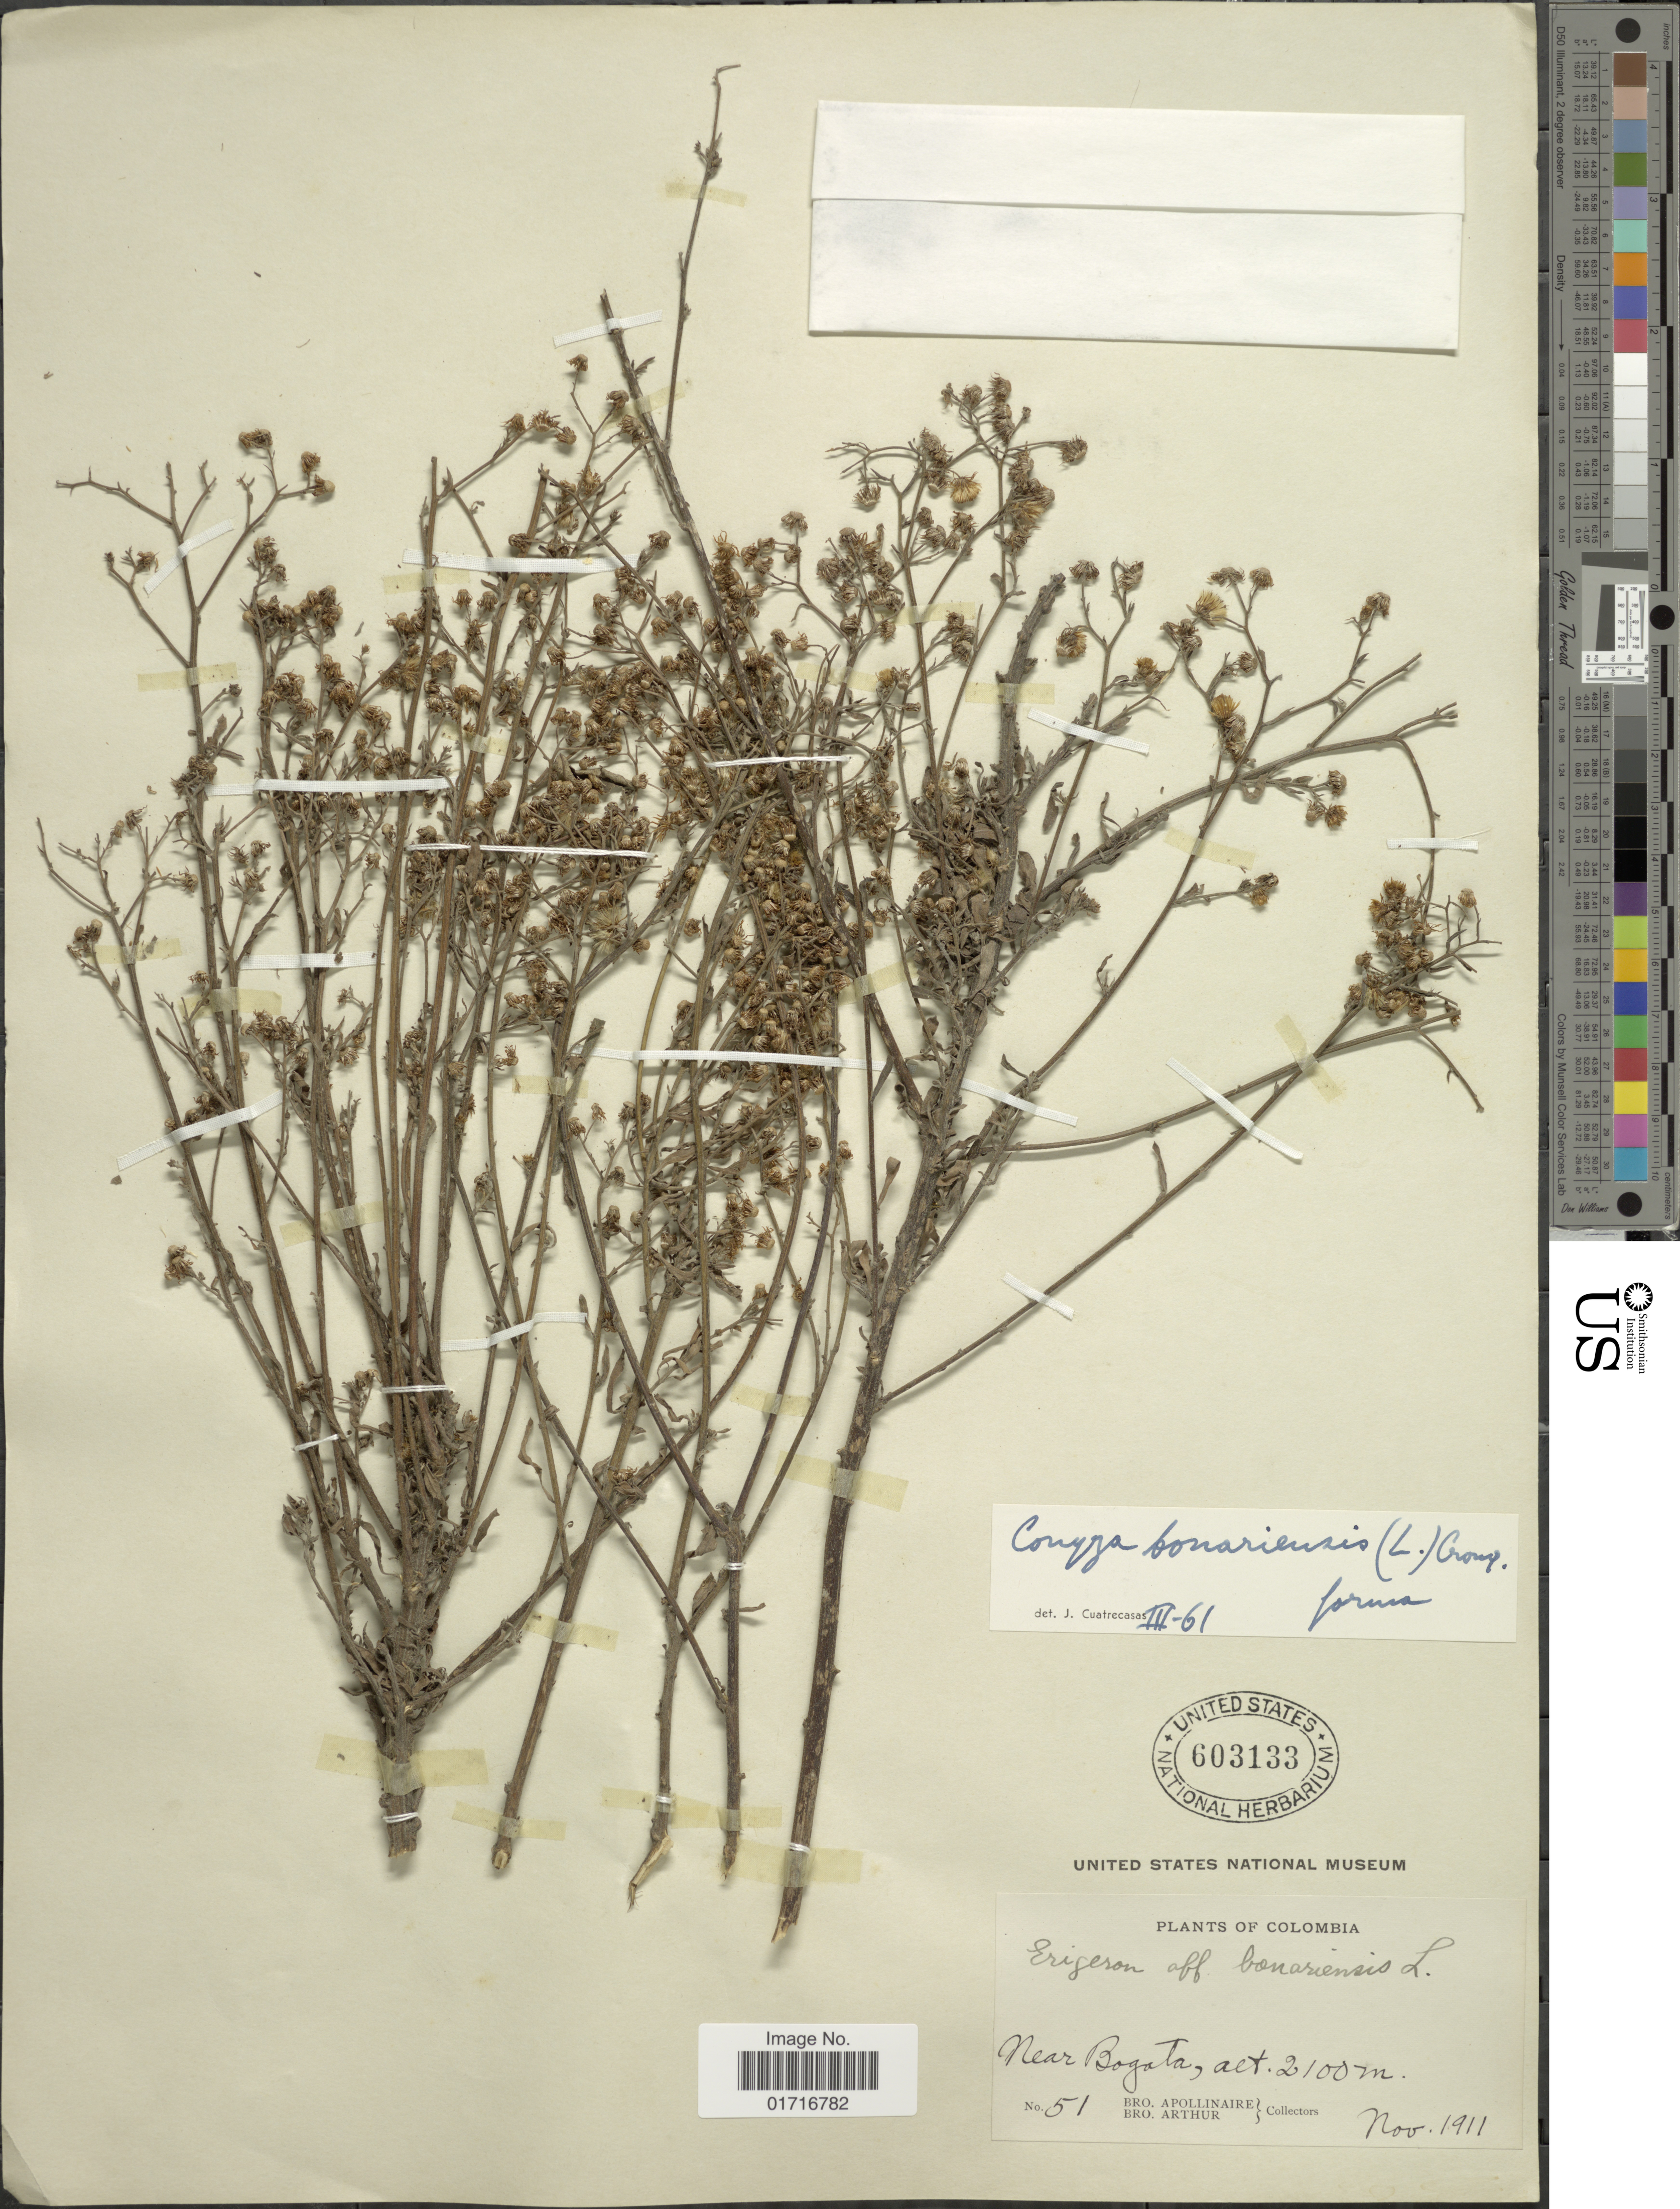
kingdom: Plantae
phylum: Tracheophyta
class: Magnoliopsida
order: Asterales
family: Asteraceae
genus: Conyza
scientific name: Conyza bonariensis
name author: (L.) Cronq.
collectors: Bro. Apollinaire & Bro. Arthur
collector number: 51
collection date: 1911-11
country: Colombia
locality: Near Bogota, Columbia.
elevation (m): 2100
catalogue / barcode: US 603133